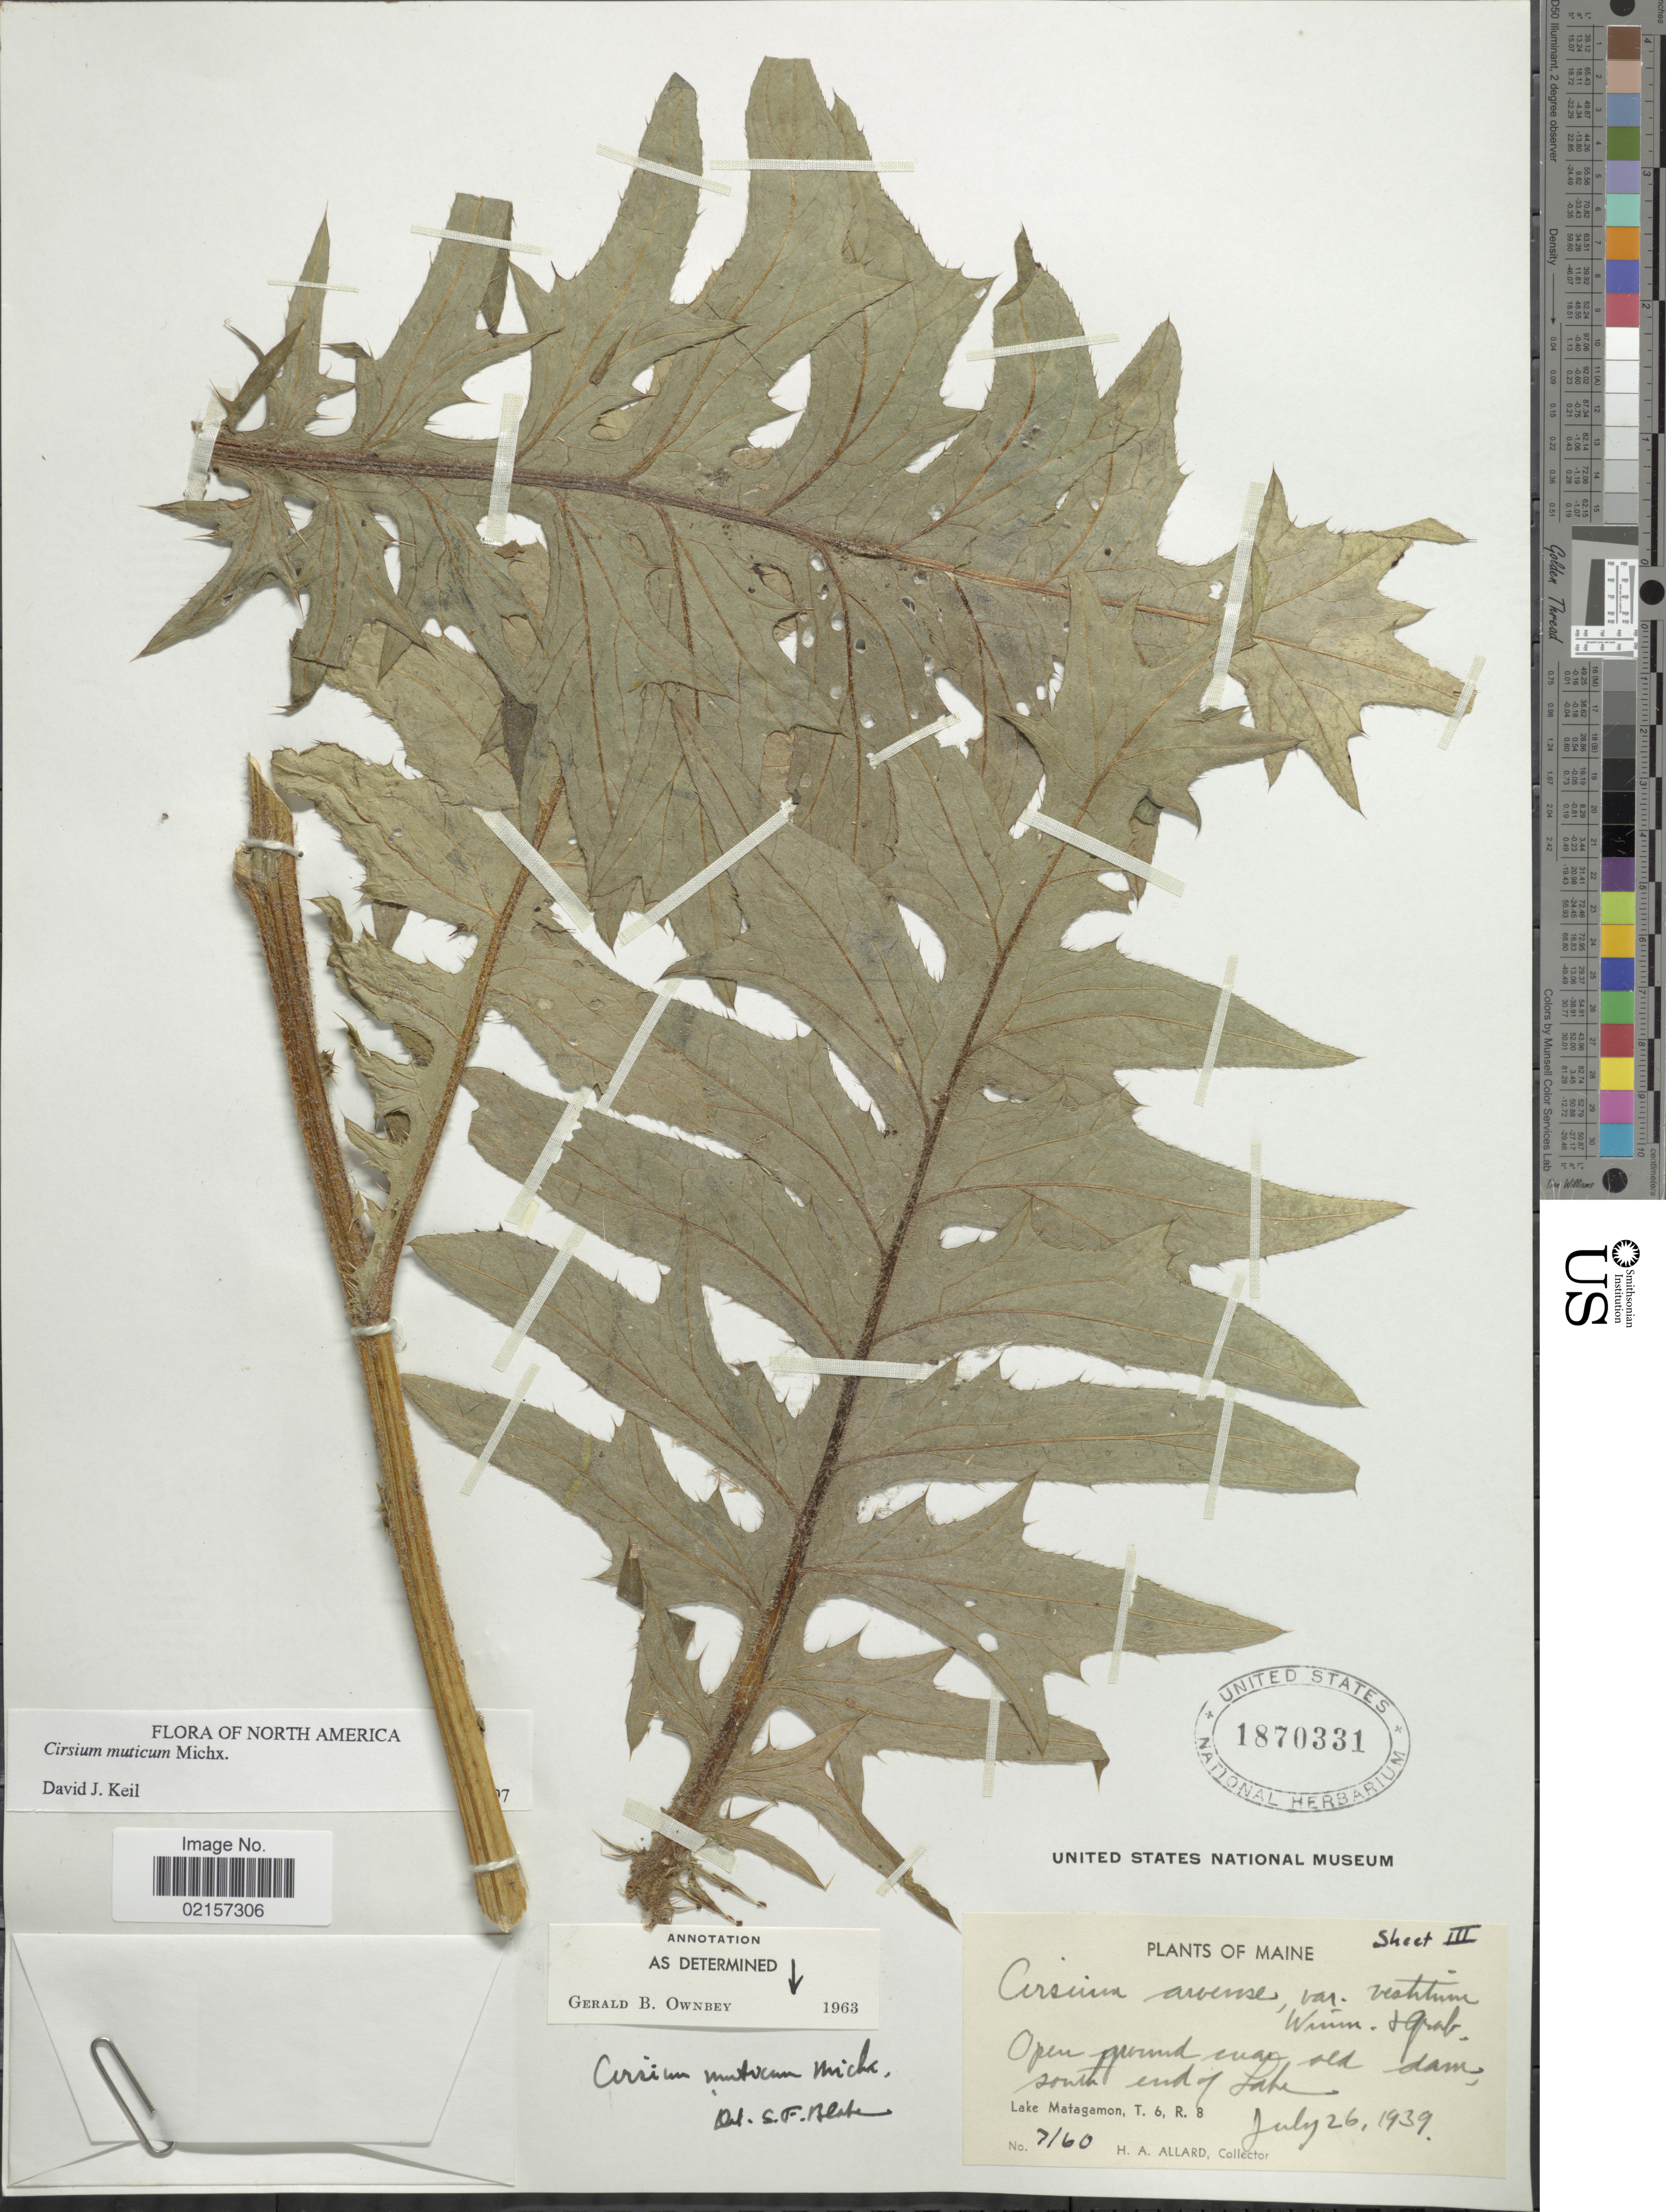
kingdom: Plantae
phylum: Tracheophyta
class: Magnoliopsida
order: Asterales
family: Asteraceae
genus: Cirsium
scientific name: Cirsium muticum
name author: Michx.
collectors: H. A. Allard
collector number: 7160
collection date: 1939-07-26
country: United States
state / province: Maine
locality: Open ground near old dam, south end of Lake, lake Matagamn, T.6, R.8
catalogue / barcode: US 1870331